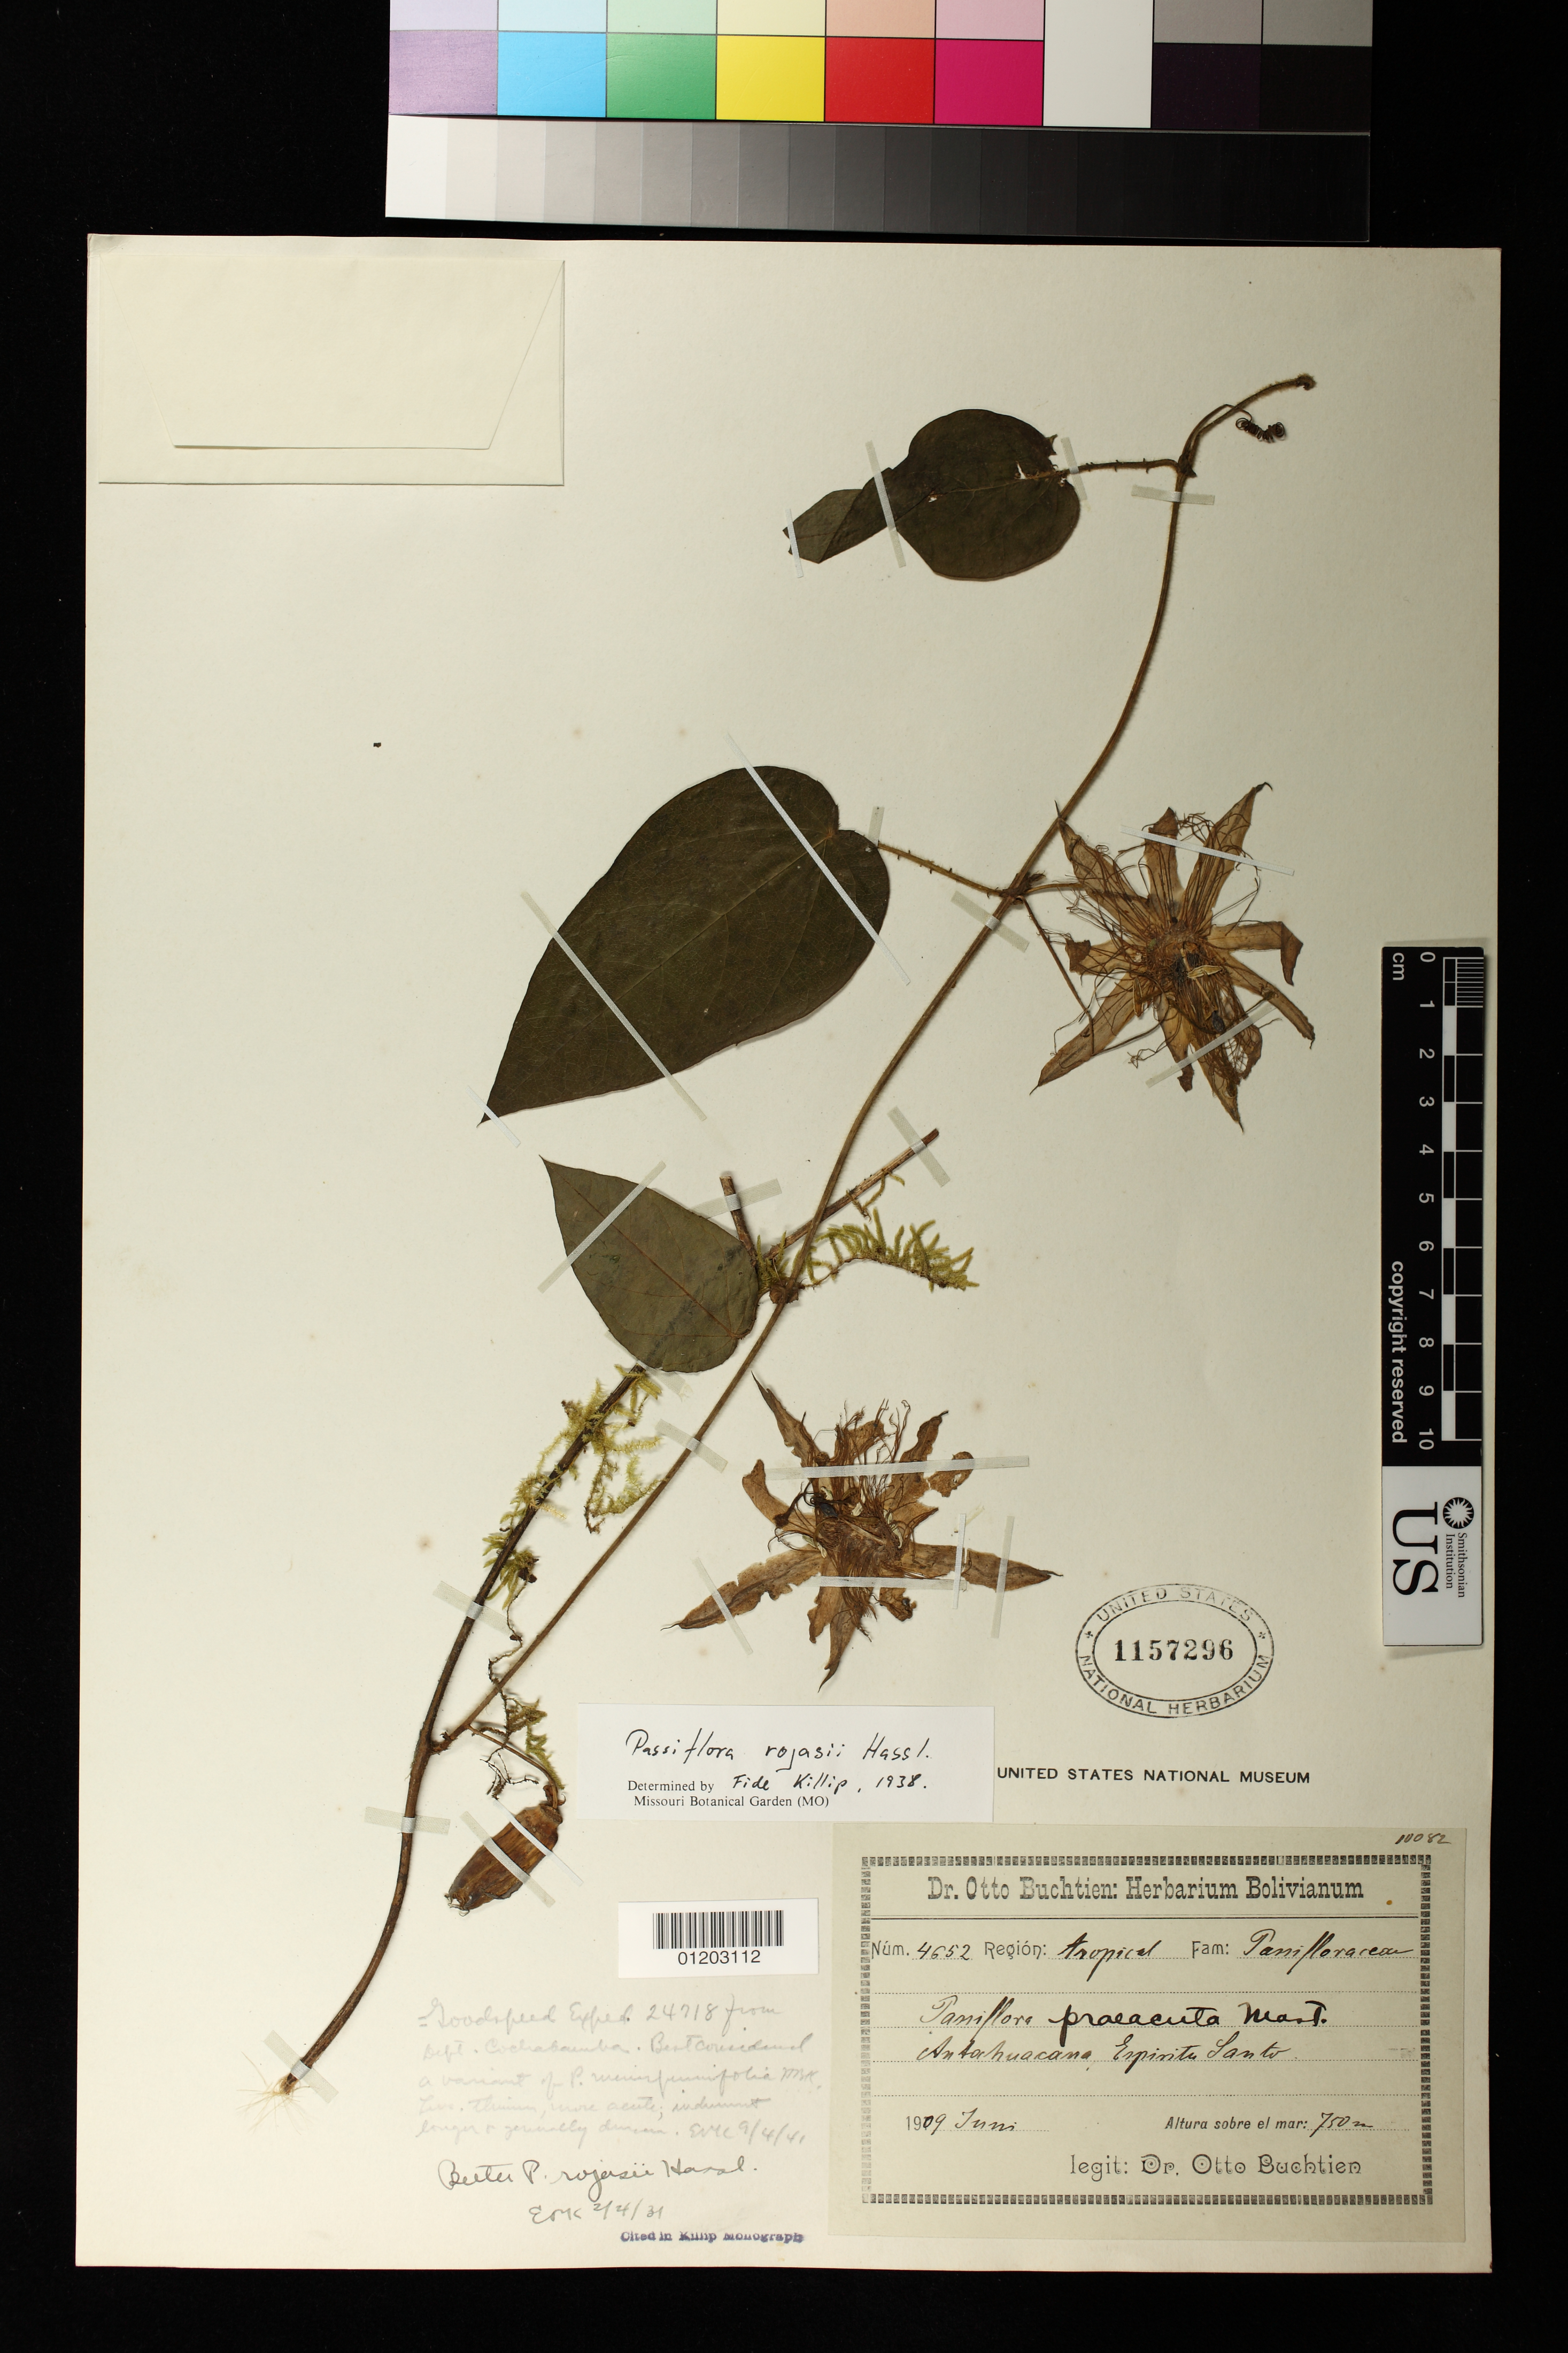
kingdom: Plantae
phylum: Tracheophyta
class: Magnoliopsida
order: Malpighiales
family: Passifloraceae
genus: Passiflora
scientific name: Passiflora rojasii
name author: Hassl. ex Harms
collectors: O. Buchtien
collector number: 4652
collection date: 1909-06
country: Bolivia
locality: Antorhuacana Espinita Lanto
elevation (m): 750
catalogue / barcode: US 1157296